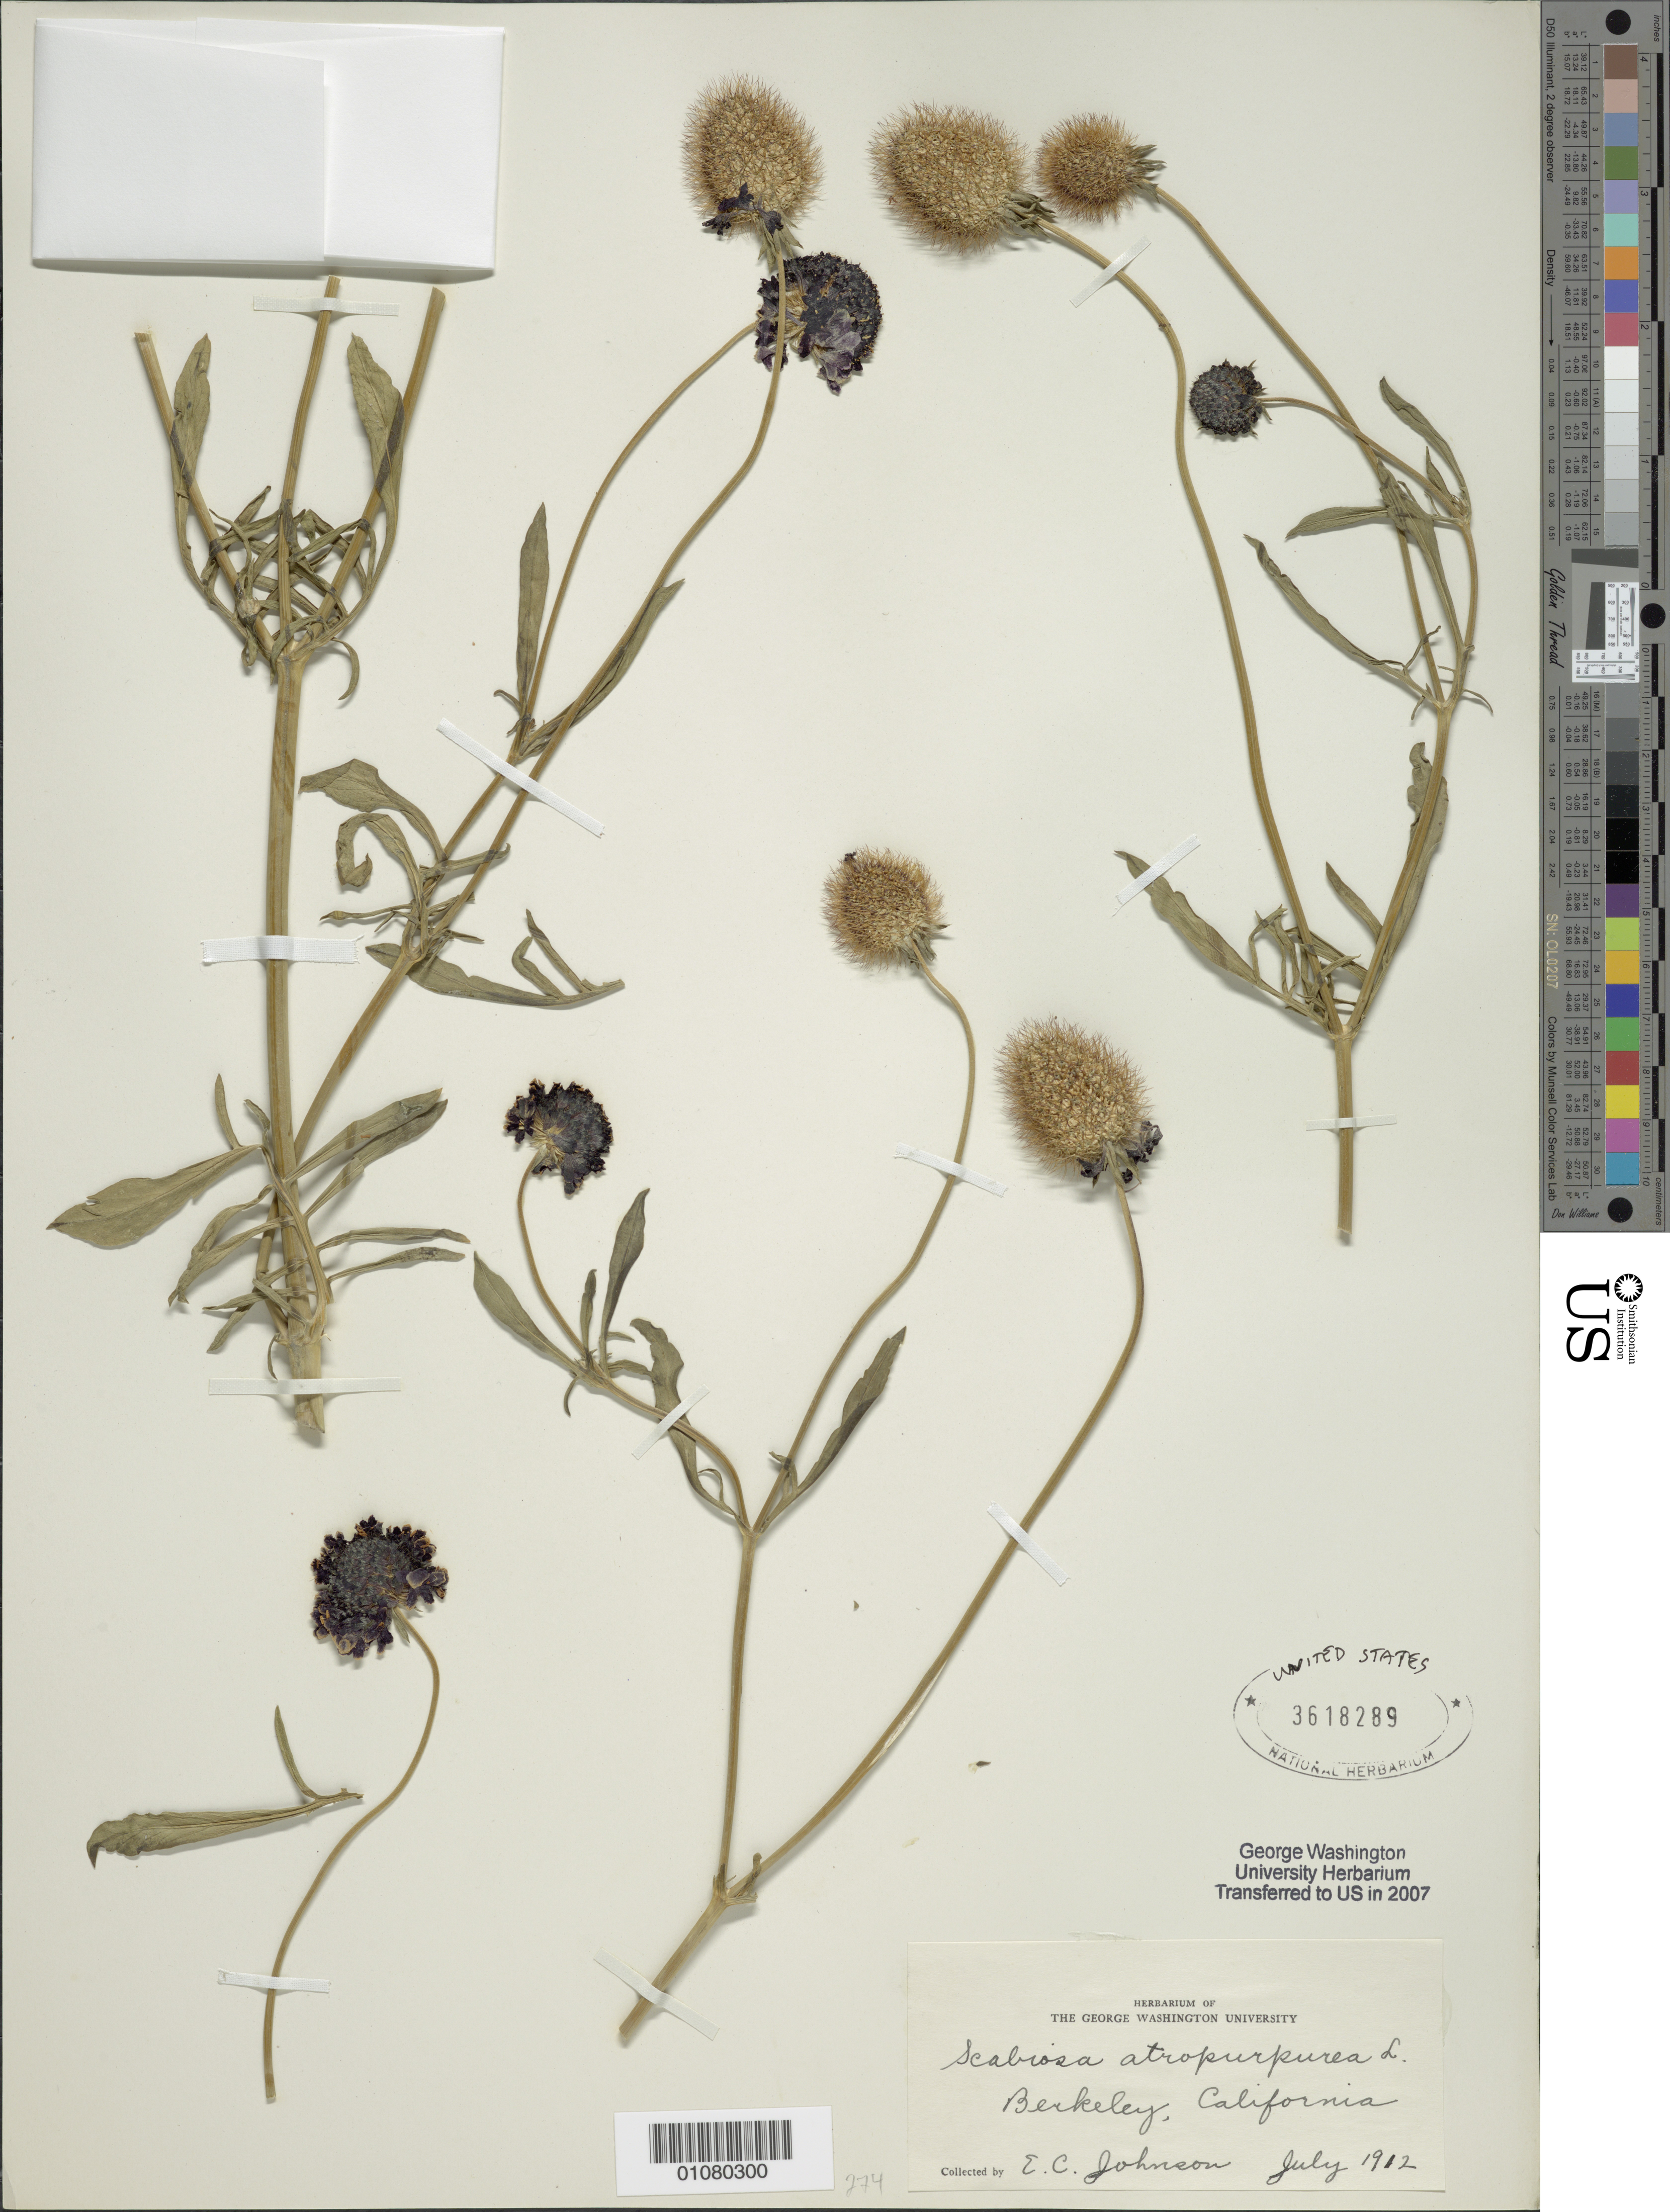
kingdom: Plantae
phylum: Tracheophyta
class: Magnoliopsida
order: Dipsacales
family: Caprifoliaceae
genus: Scabiosa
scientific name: Scabiosa atropurpurea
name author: L.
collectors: E. C. Johnson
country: United States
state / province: California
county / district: Alameda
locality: Berkeley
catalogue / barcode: US 3618289